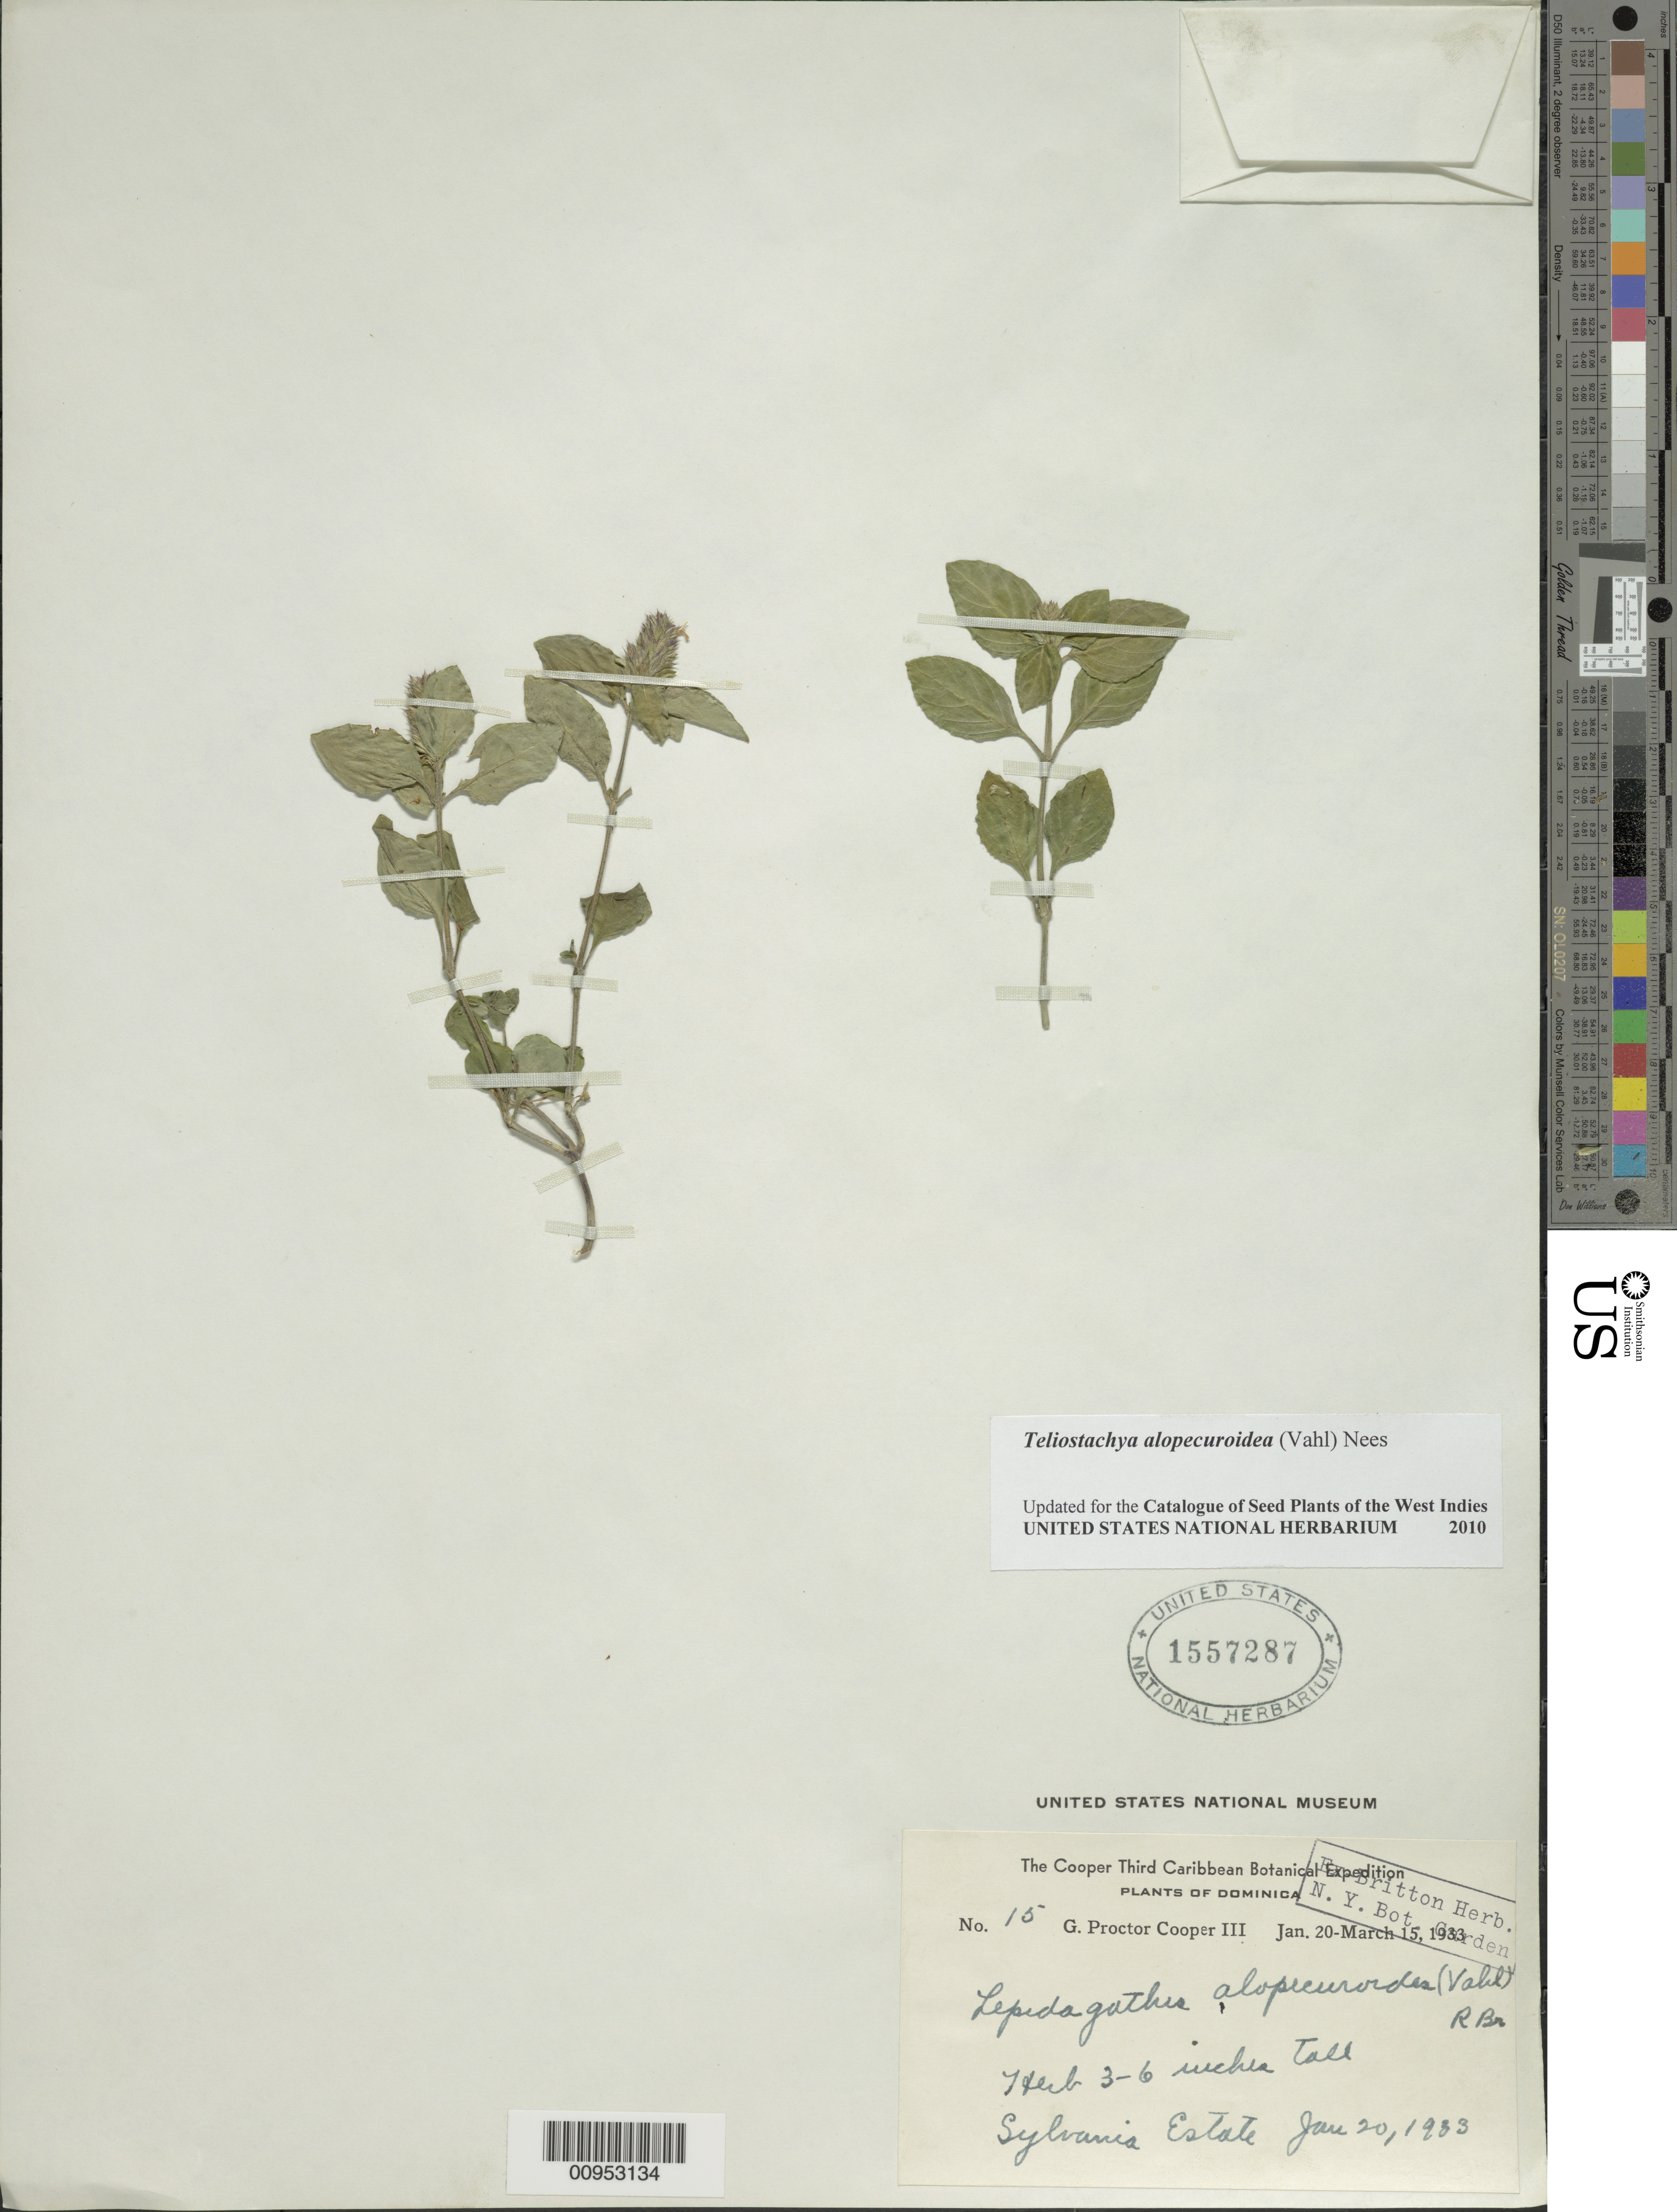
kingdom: Plantae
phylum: Tracheophyta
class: Magnoliopsida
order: Lamiales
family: Acanthaceae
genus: Teliostachya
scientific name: Teliostachya alopecuroidea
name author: (Vahl) Nees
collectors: G. Cooper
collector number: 15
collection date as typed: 20 Jan 1933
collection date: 1933-01-20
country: Dominica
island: Dominica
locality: Sylvania Estate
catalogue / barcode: US 1557287